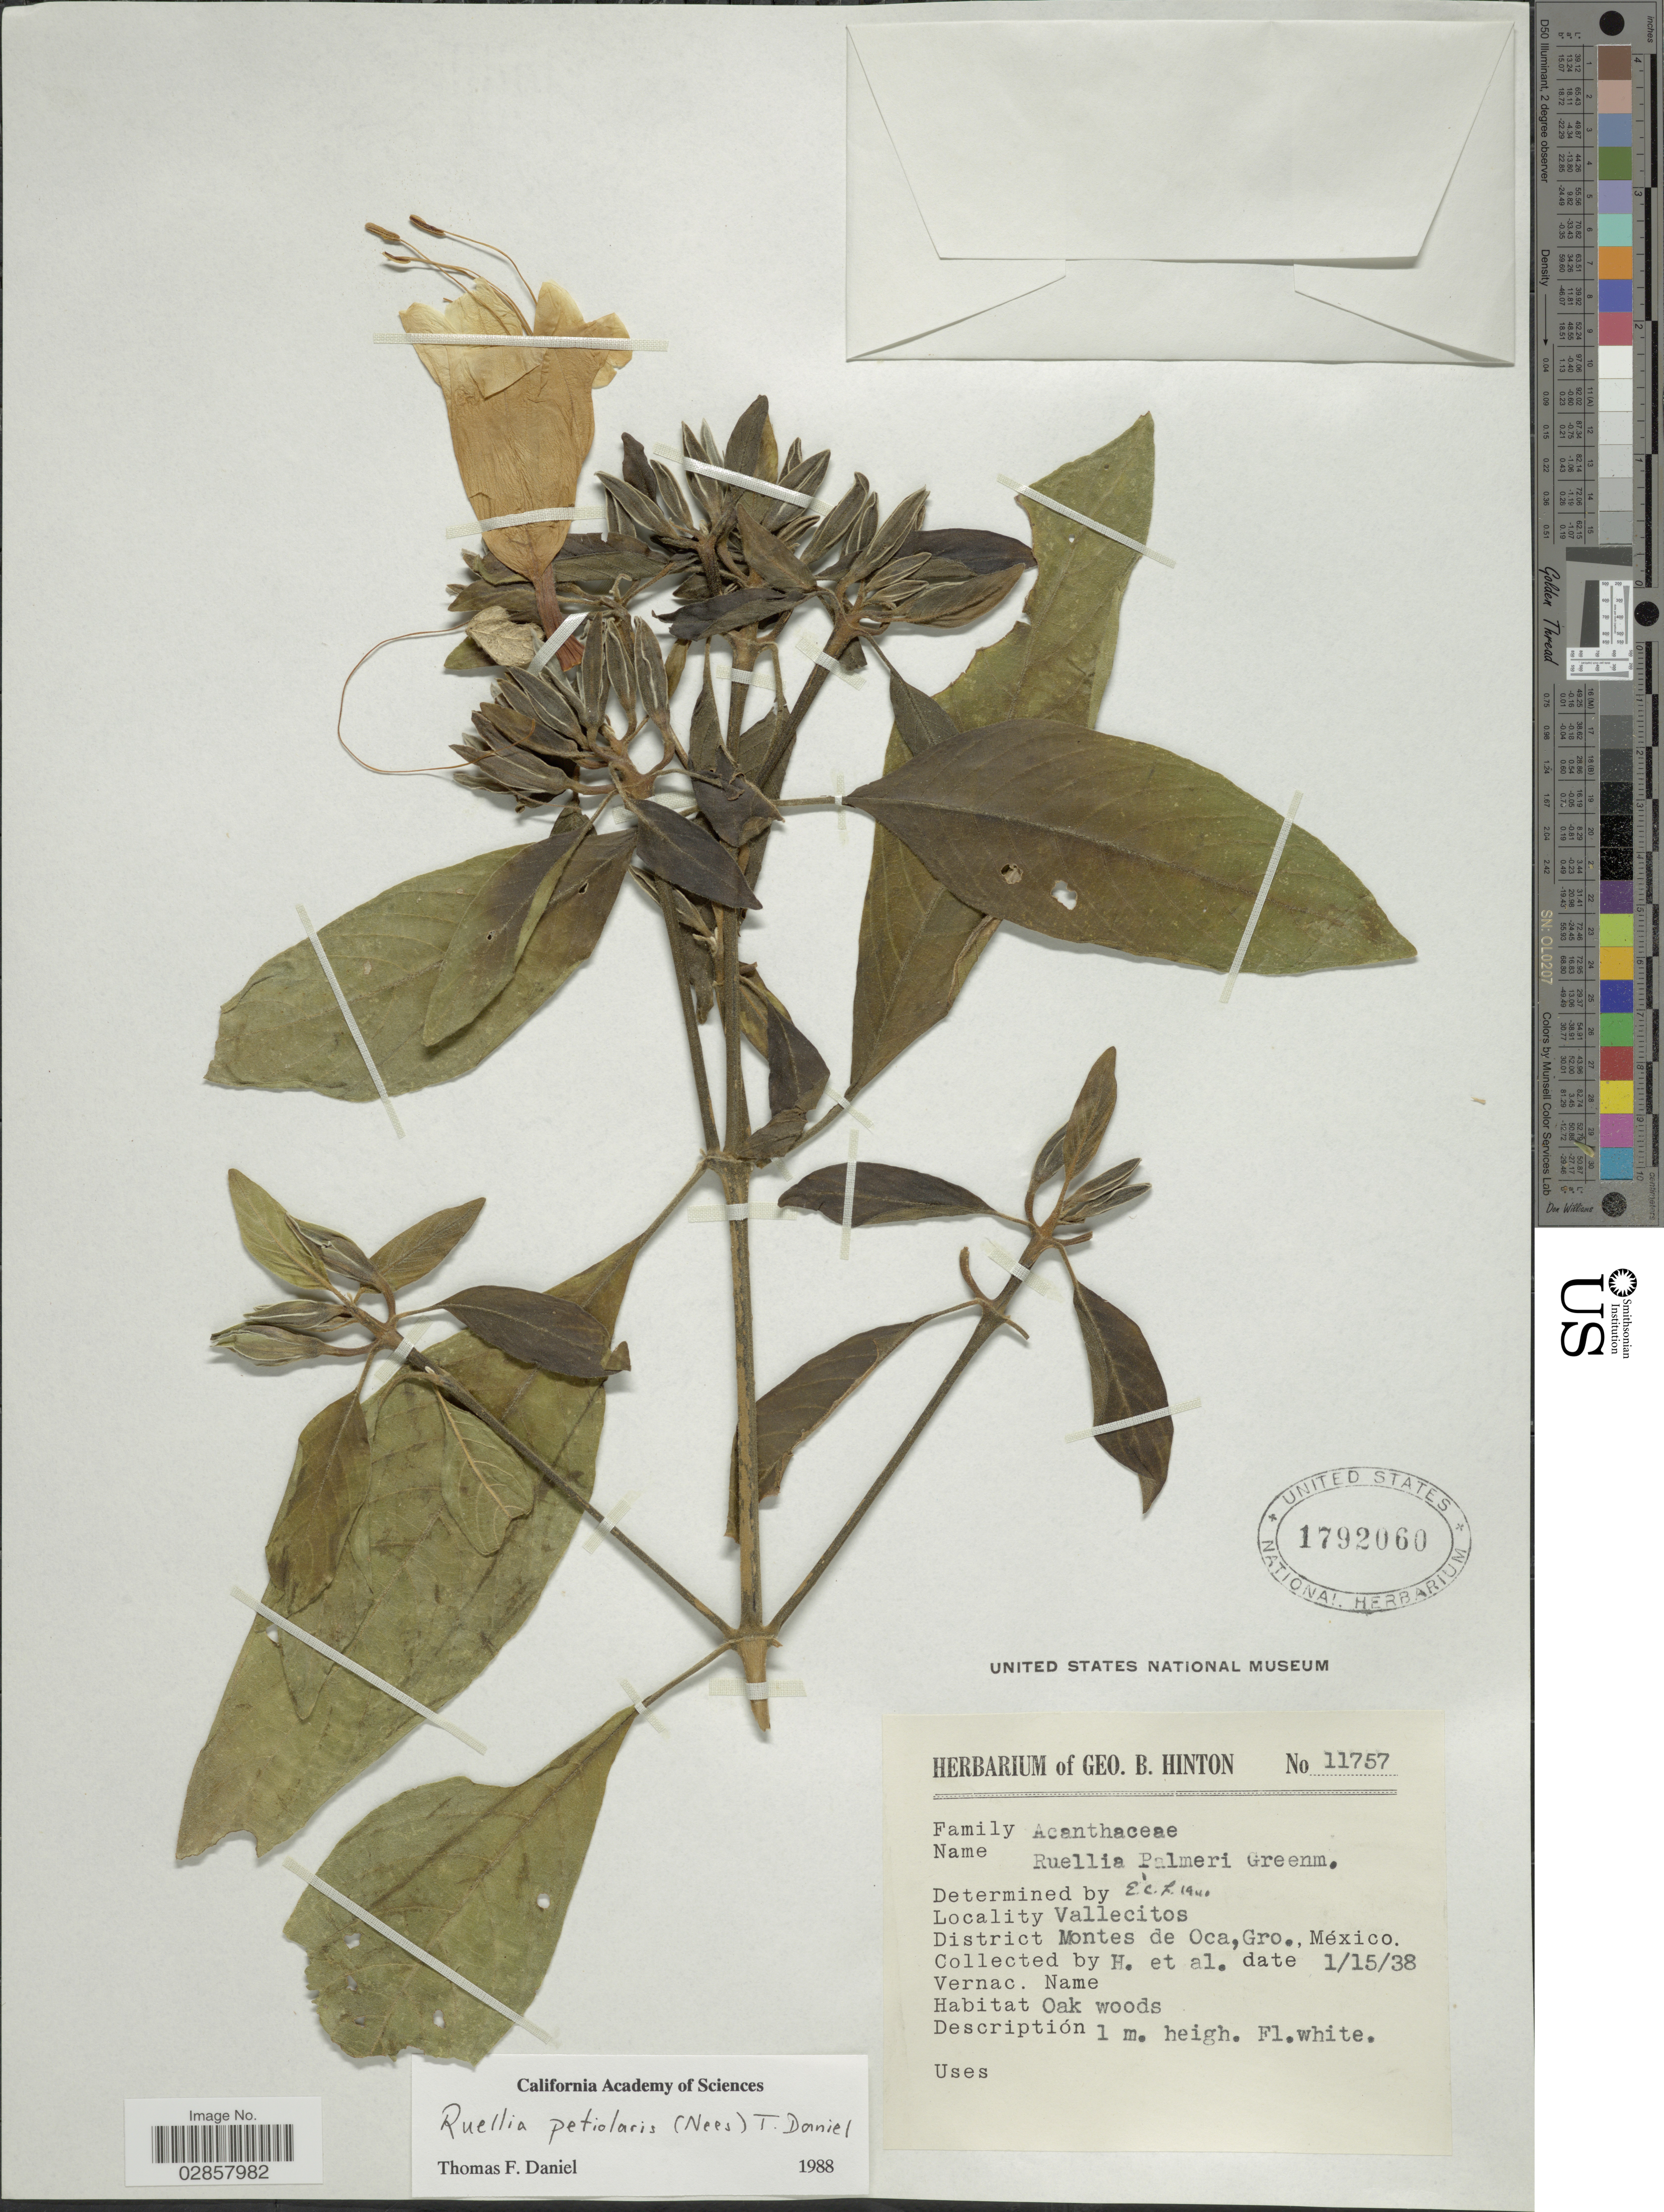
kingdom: Plantae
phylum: Tracheophyta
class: Magnoliopsida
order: Lamiales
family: Acanthaceae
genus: Ruellia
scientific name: Ruellia petiolaris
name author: (Nees) T.F. Daniel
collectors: G. B. Hinton & et al.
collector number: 11757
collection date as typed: Transcribed d/m/y: 15/1/38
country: Mexico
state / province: Guerrero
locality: Vallecitos. District Montes de Oca.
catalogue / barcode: US 1792060